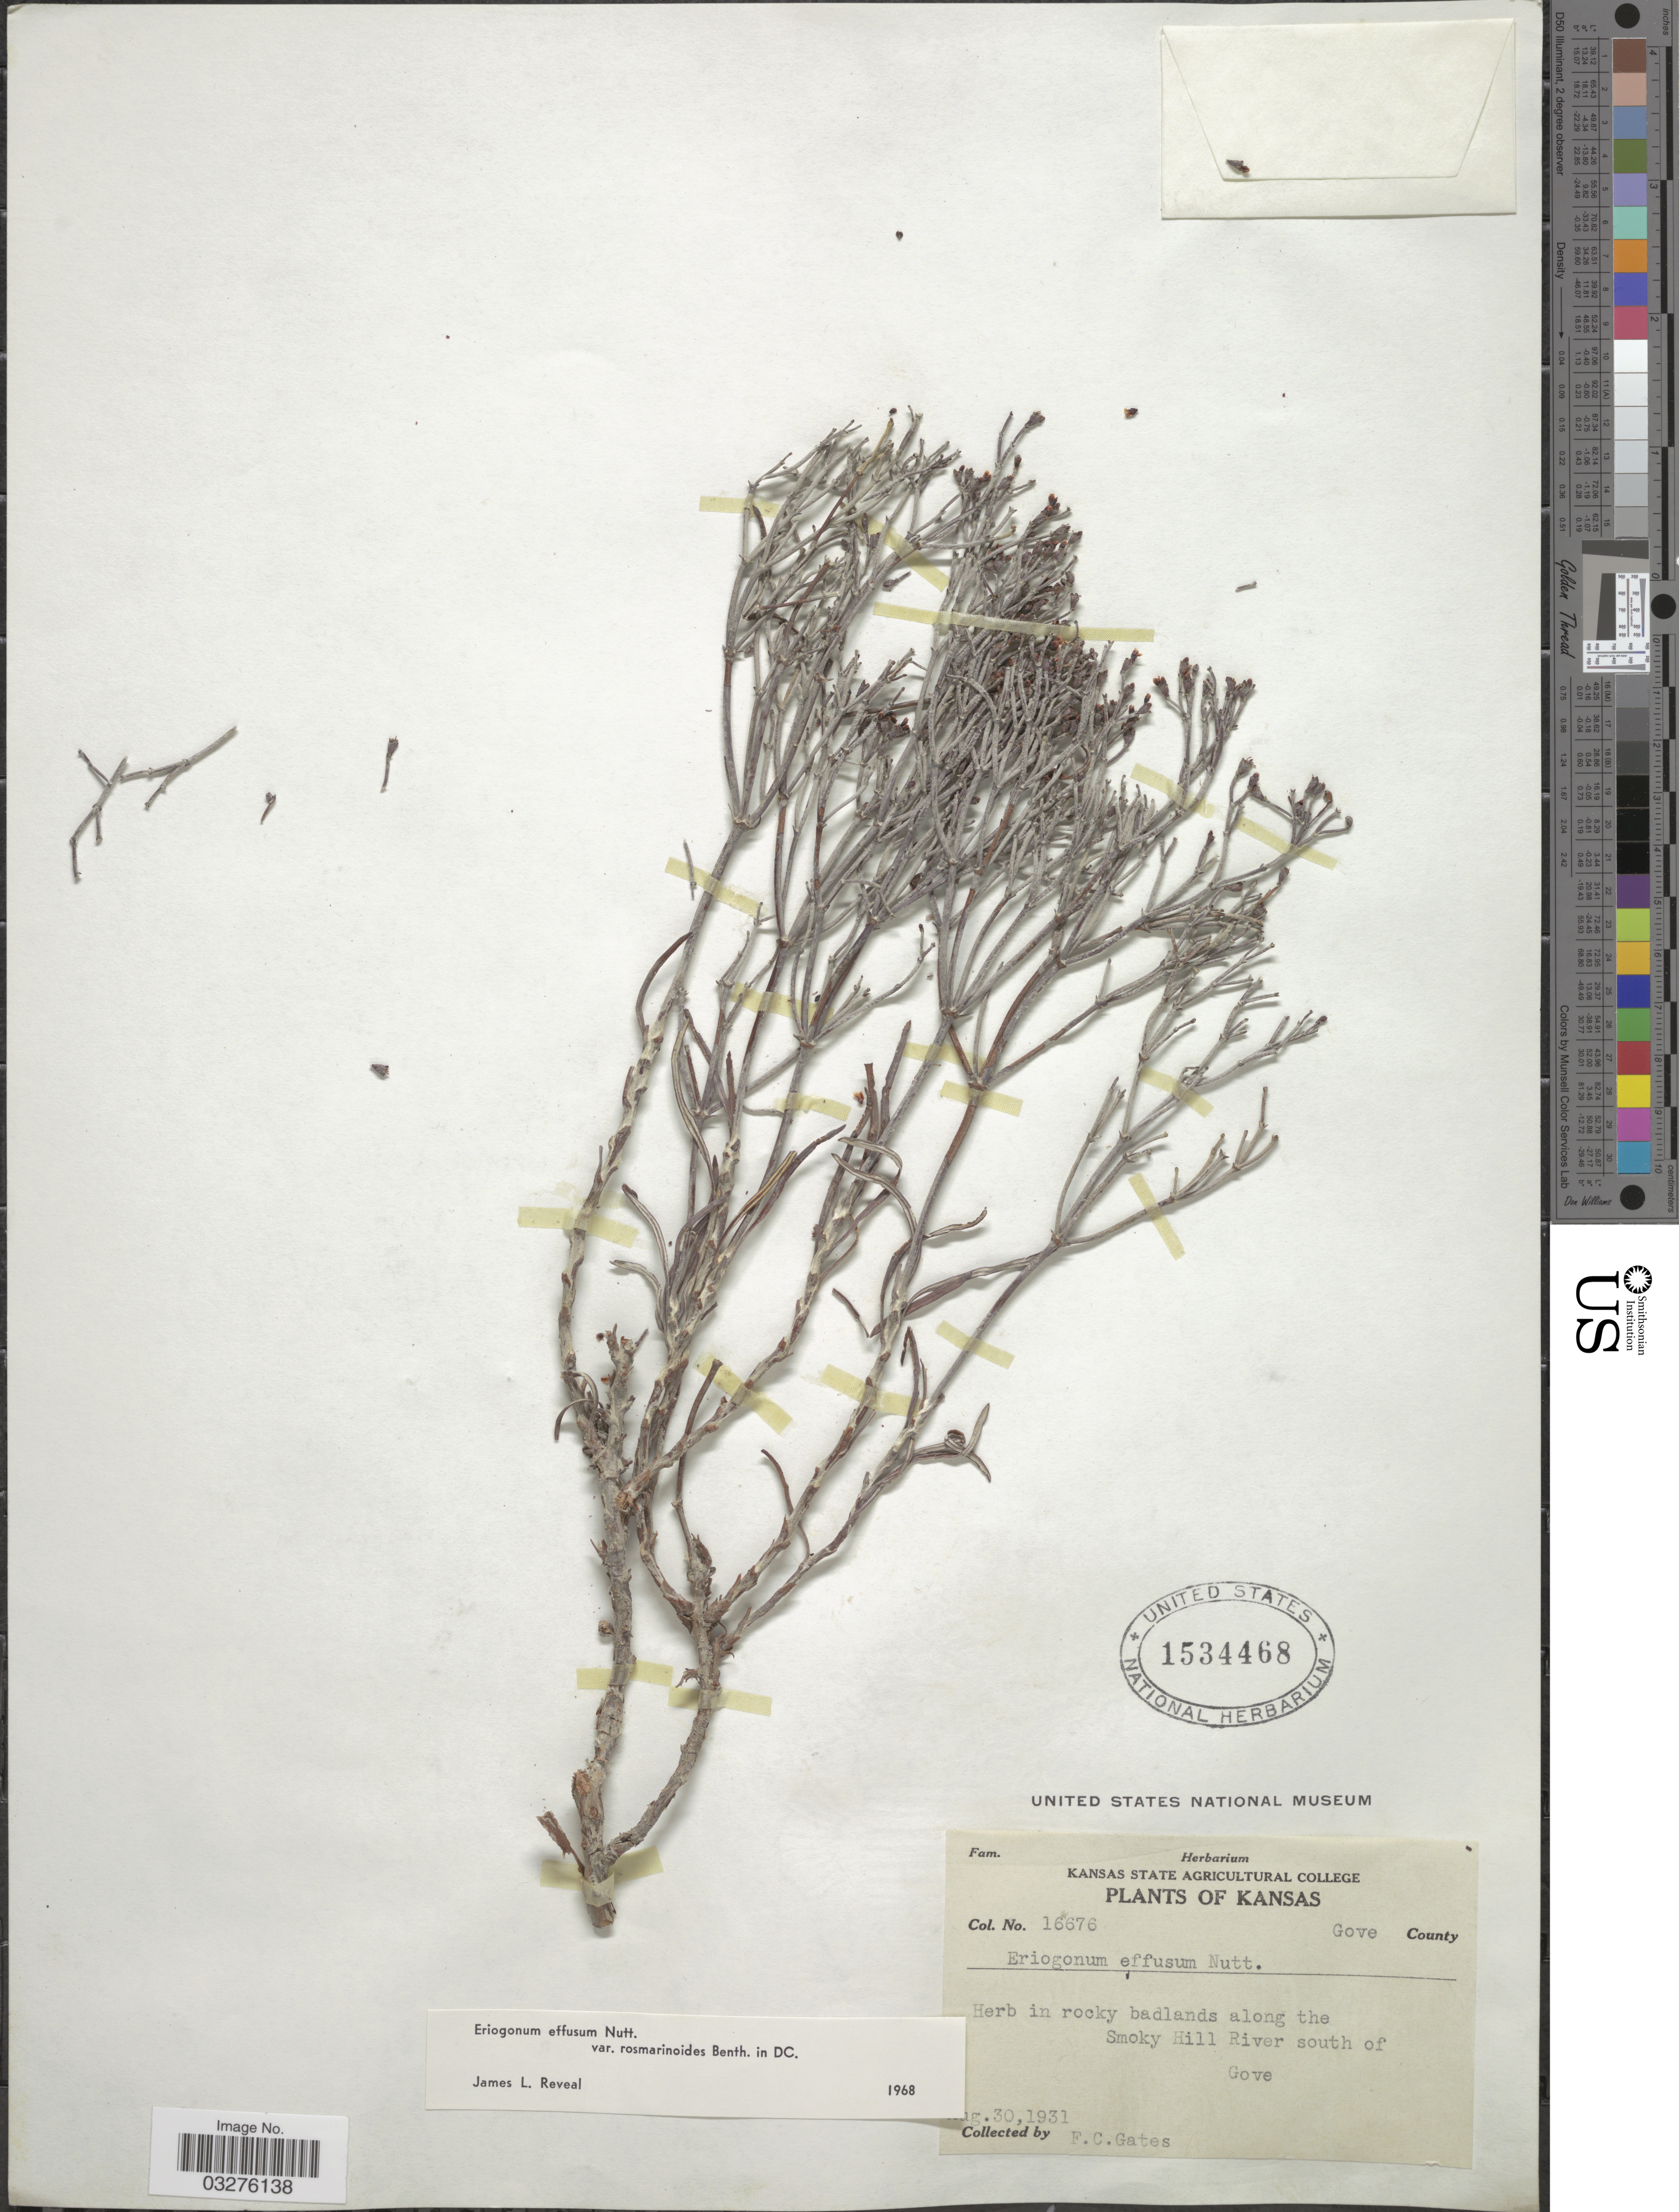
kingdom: Plantae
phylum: Tracheophyta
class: Magnoliopsida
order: Caryophyllales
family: Polygonaceae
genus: Eriogonum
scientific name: Eriogonum effusum var. rosmarinoides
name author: Benth.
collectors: F. C. Gates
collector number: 16676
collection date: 1931-08-30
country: United States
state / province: Kansas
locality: Gove County, along the Smoky Hill River south of Gove.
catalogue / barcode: US 1534468